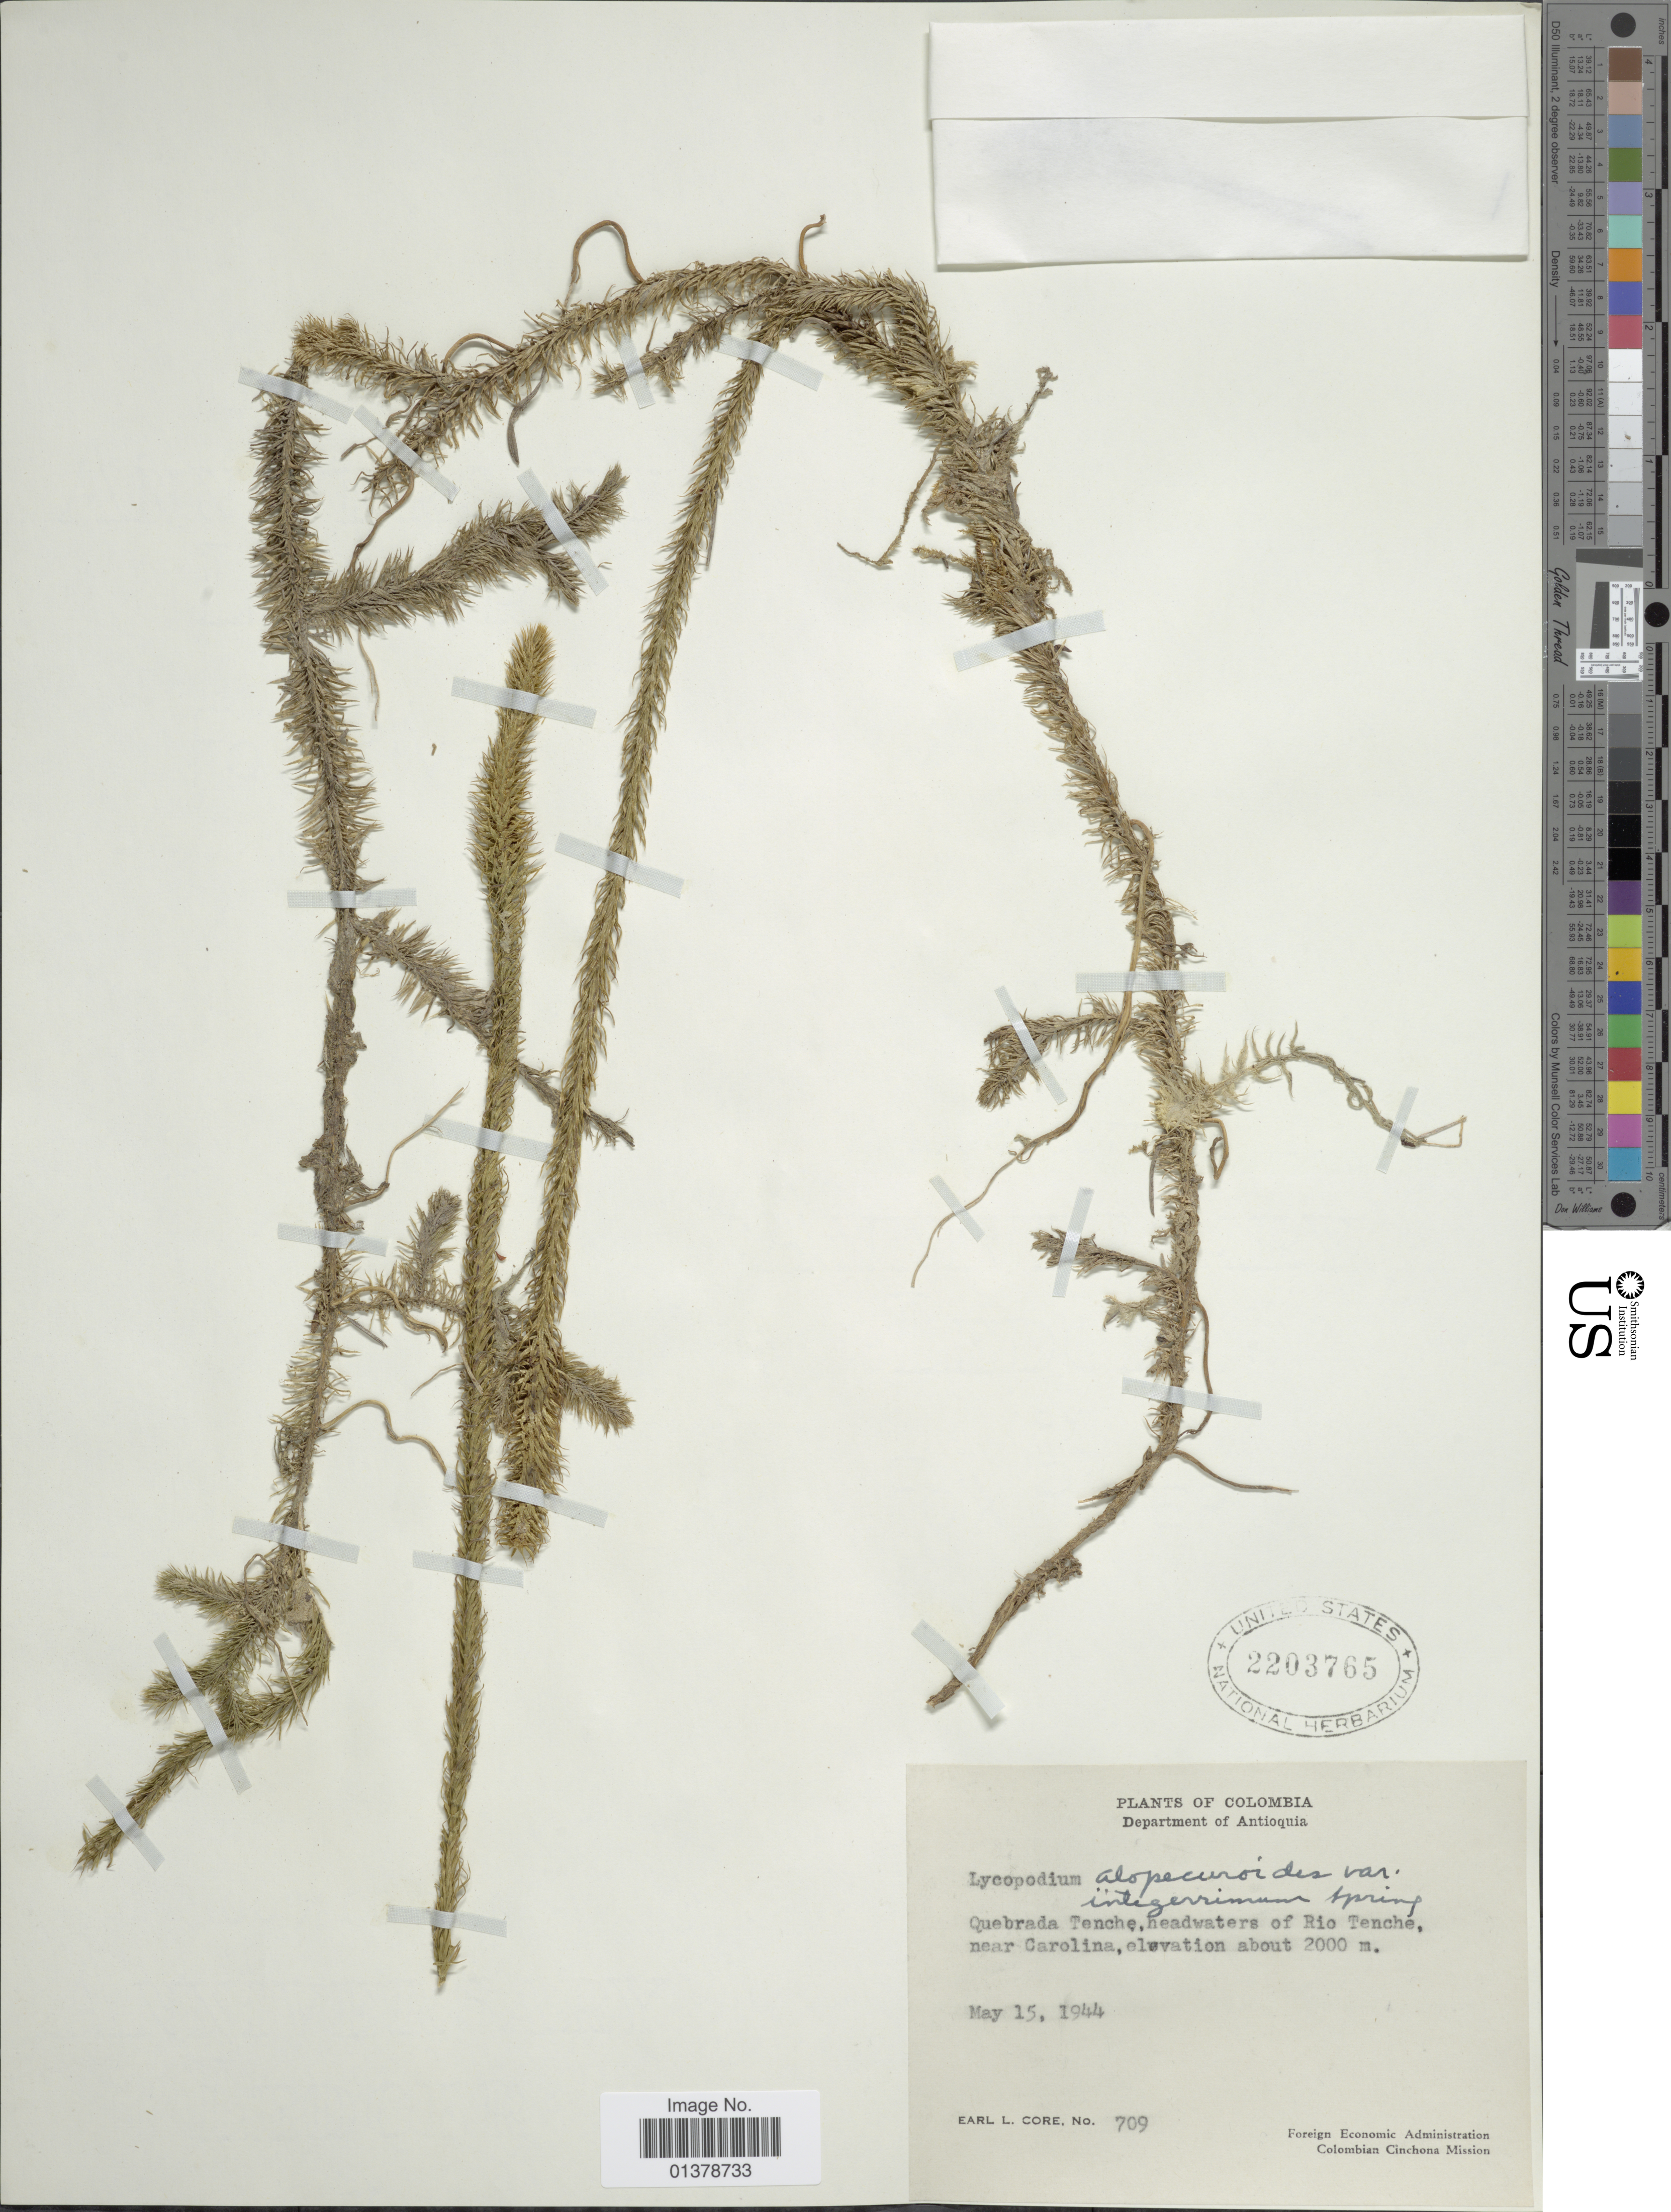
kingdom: Plantae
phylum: Tracheophyta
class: Lycopodiopsida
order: Lycopodiales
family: Lycopodiaceae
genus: Lycopodiella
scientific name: Lycopodiella alopecuroides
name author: (L.) Cranfill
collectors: E. L. Core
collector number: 709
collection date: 1944-05-15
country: Colombia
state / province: Antioquia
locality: Quebrada Tenche, headwaters of Rio Tenche near Carolina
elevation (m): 2000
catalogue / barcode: US 2203765